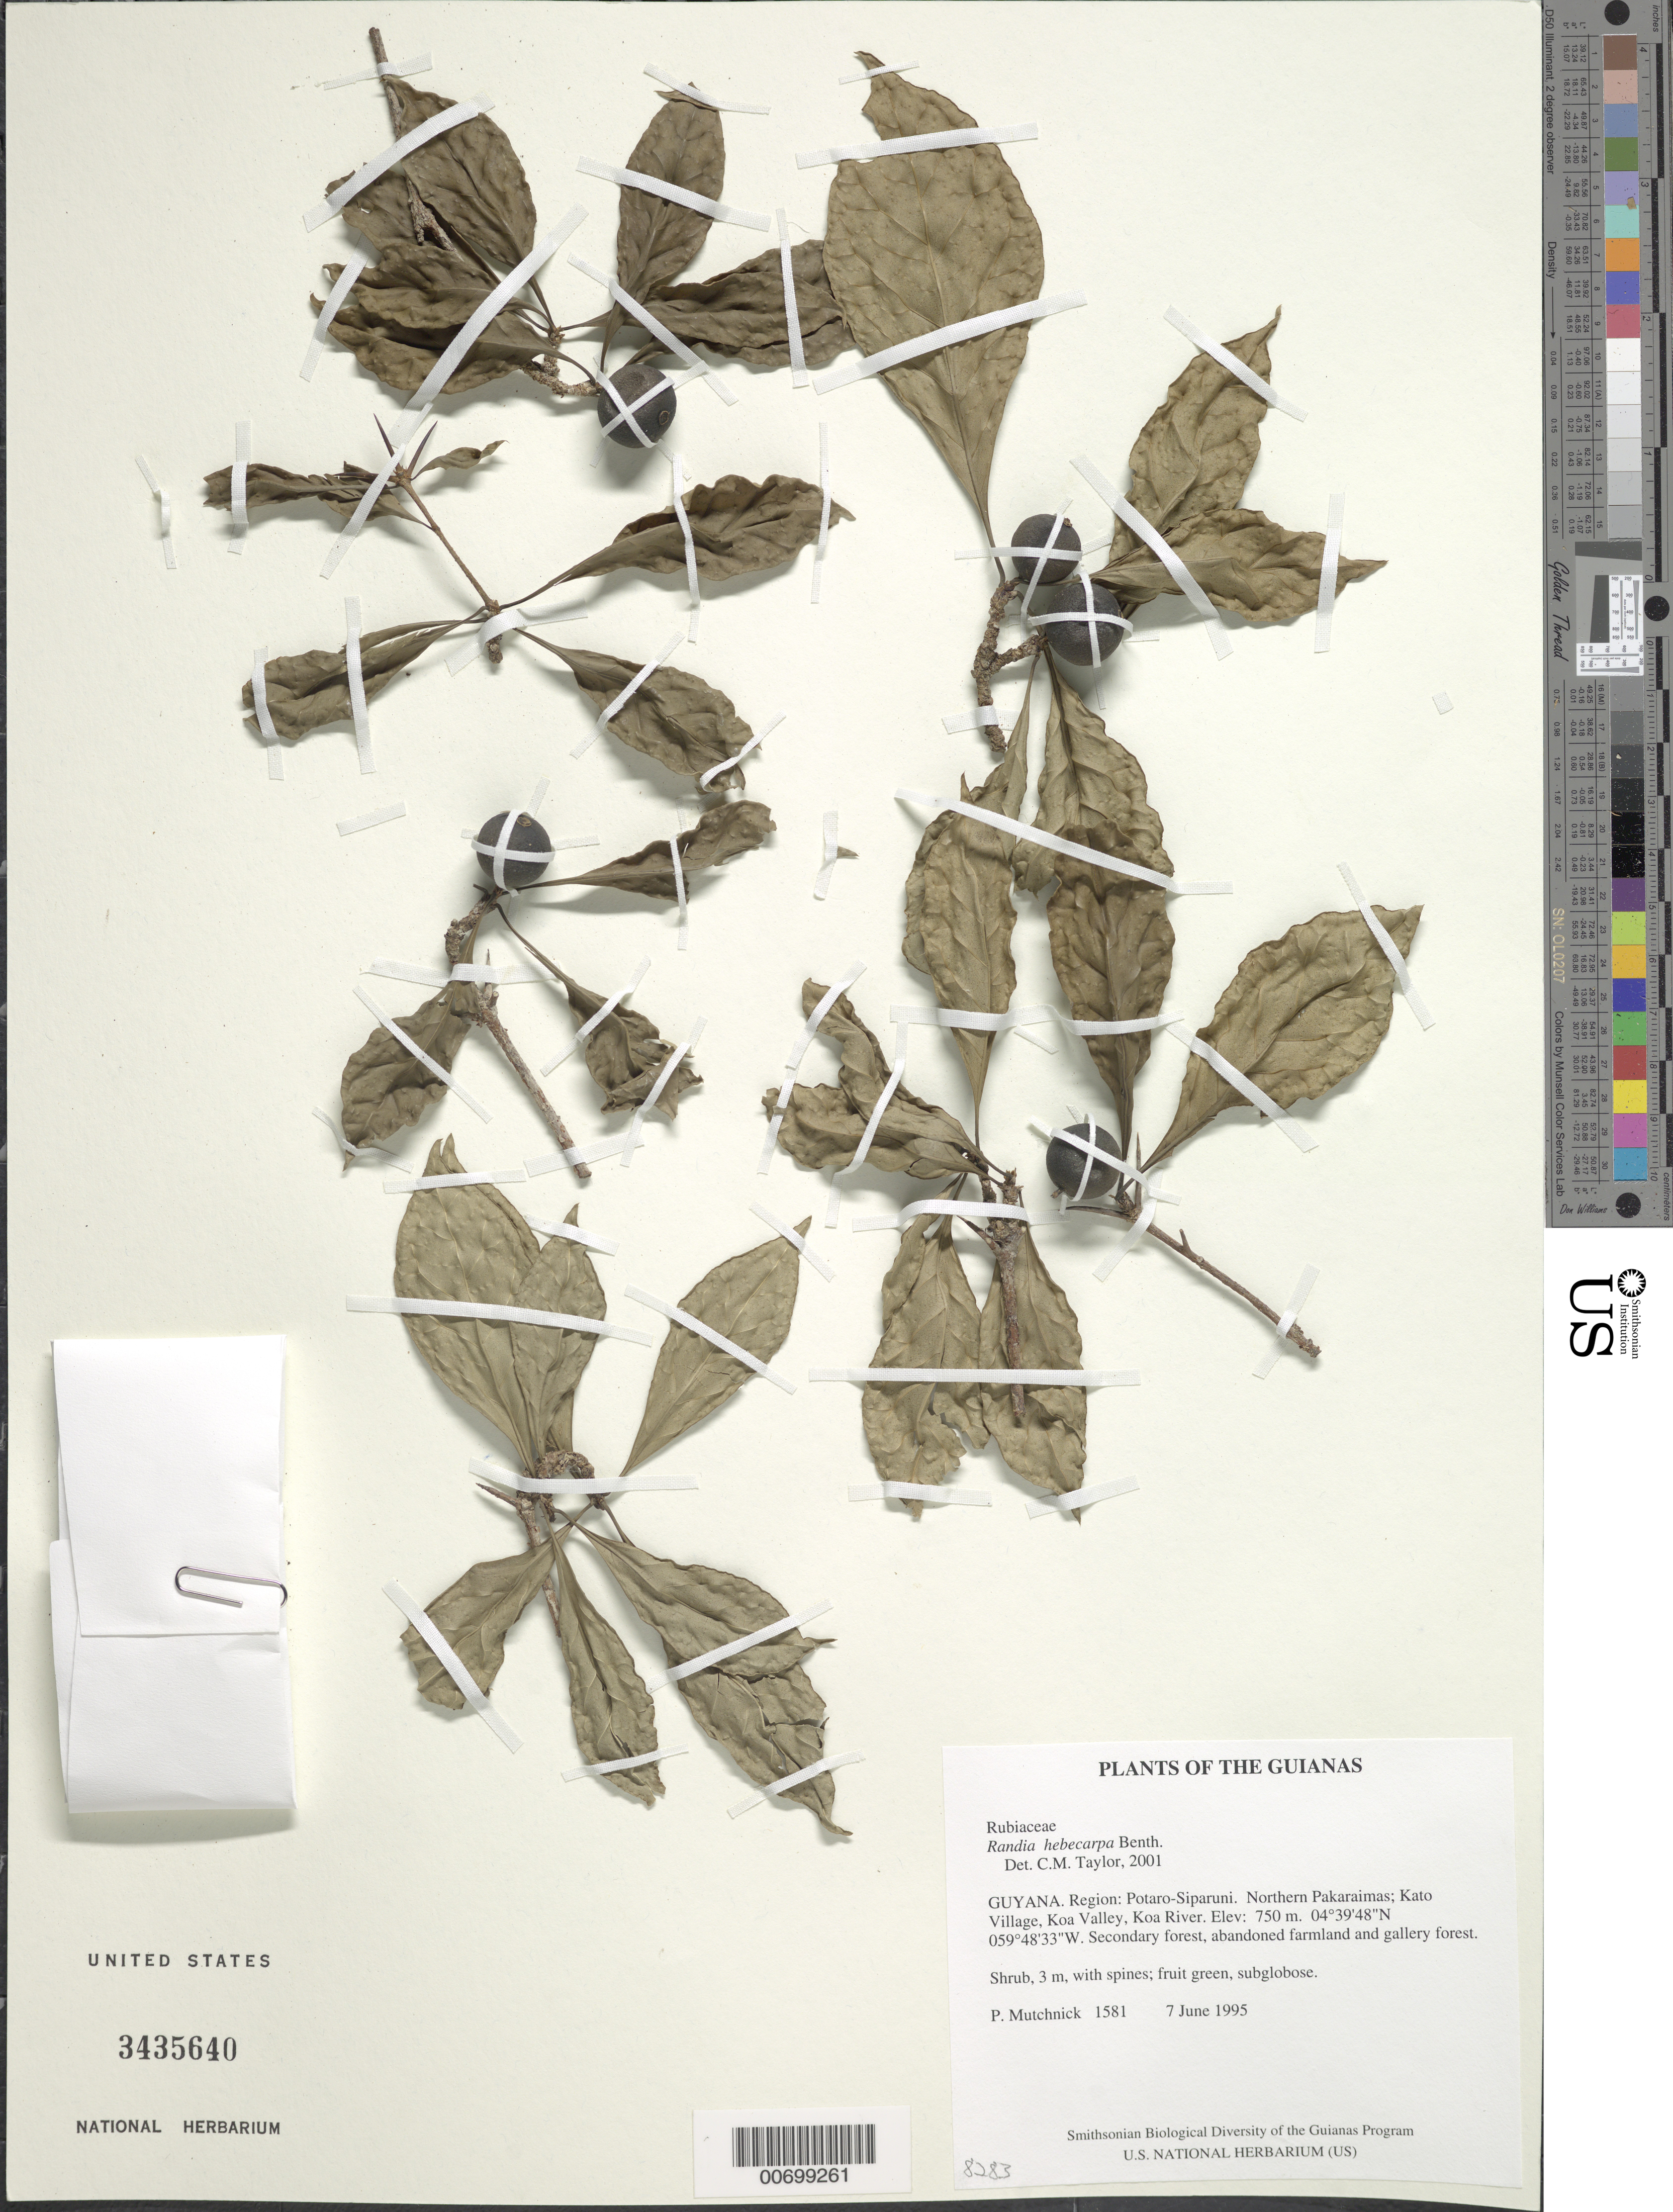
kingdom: Plantae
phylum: Tracheophyta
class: Magnoliopsida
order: Gentianales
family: Rubiaceae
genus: Randia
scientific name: Randia hebecarpa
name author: Benth.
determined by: Taylor, Charlotte M.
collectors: P. Mutchnick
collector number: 1581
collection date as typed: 7 June 1995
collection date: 1995-06-07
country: Guyana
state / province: Potaro-Siparuni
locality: Northern Pakaraimas; Kato Village, Koa Valley, Koa River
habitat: Secondary forest, abandoned farmland and gallery forest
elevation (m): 750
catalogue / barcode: US 3435640